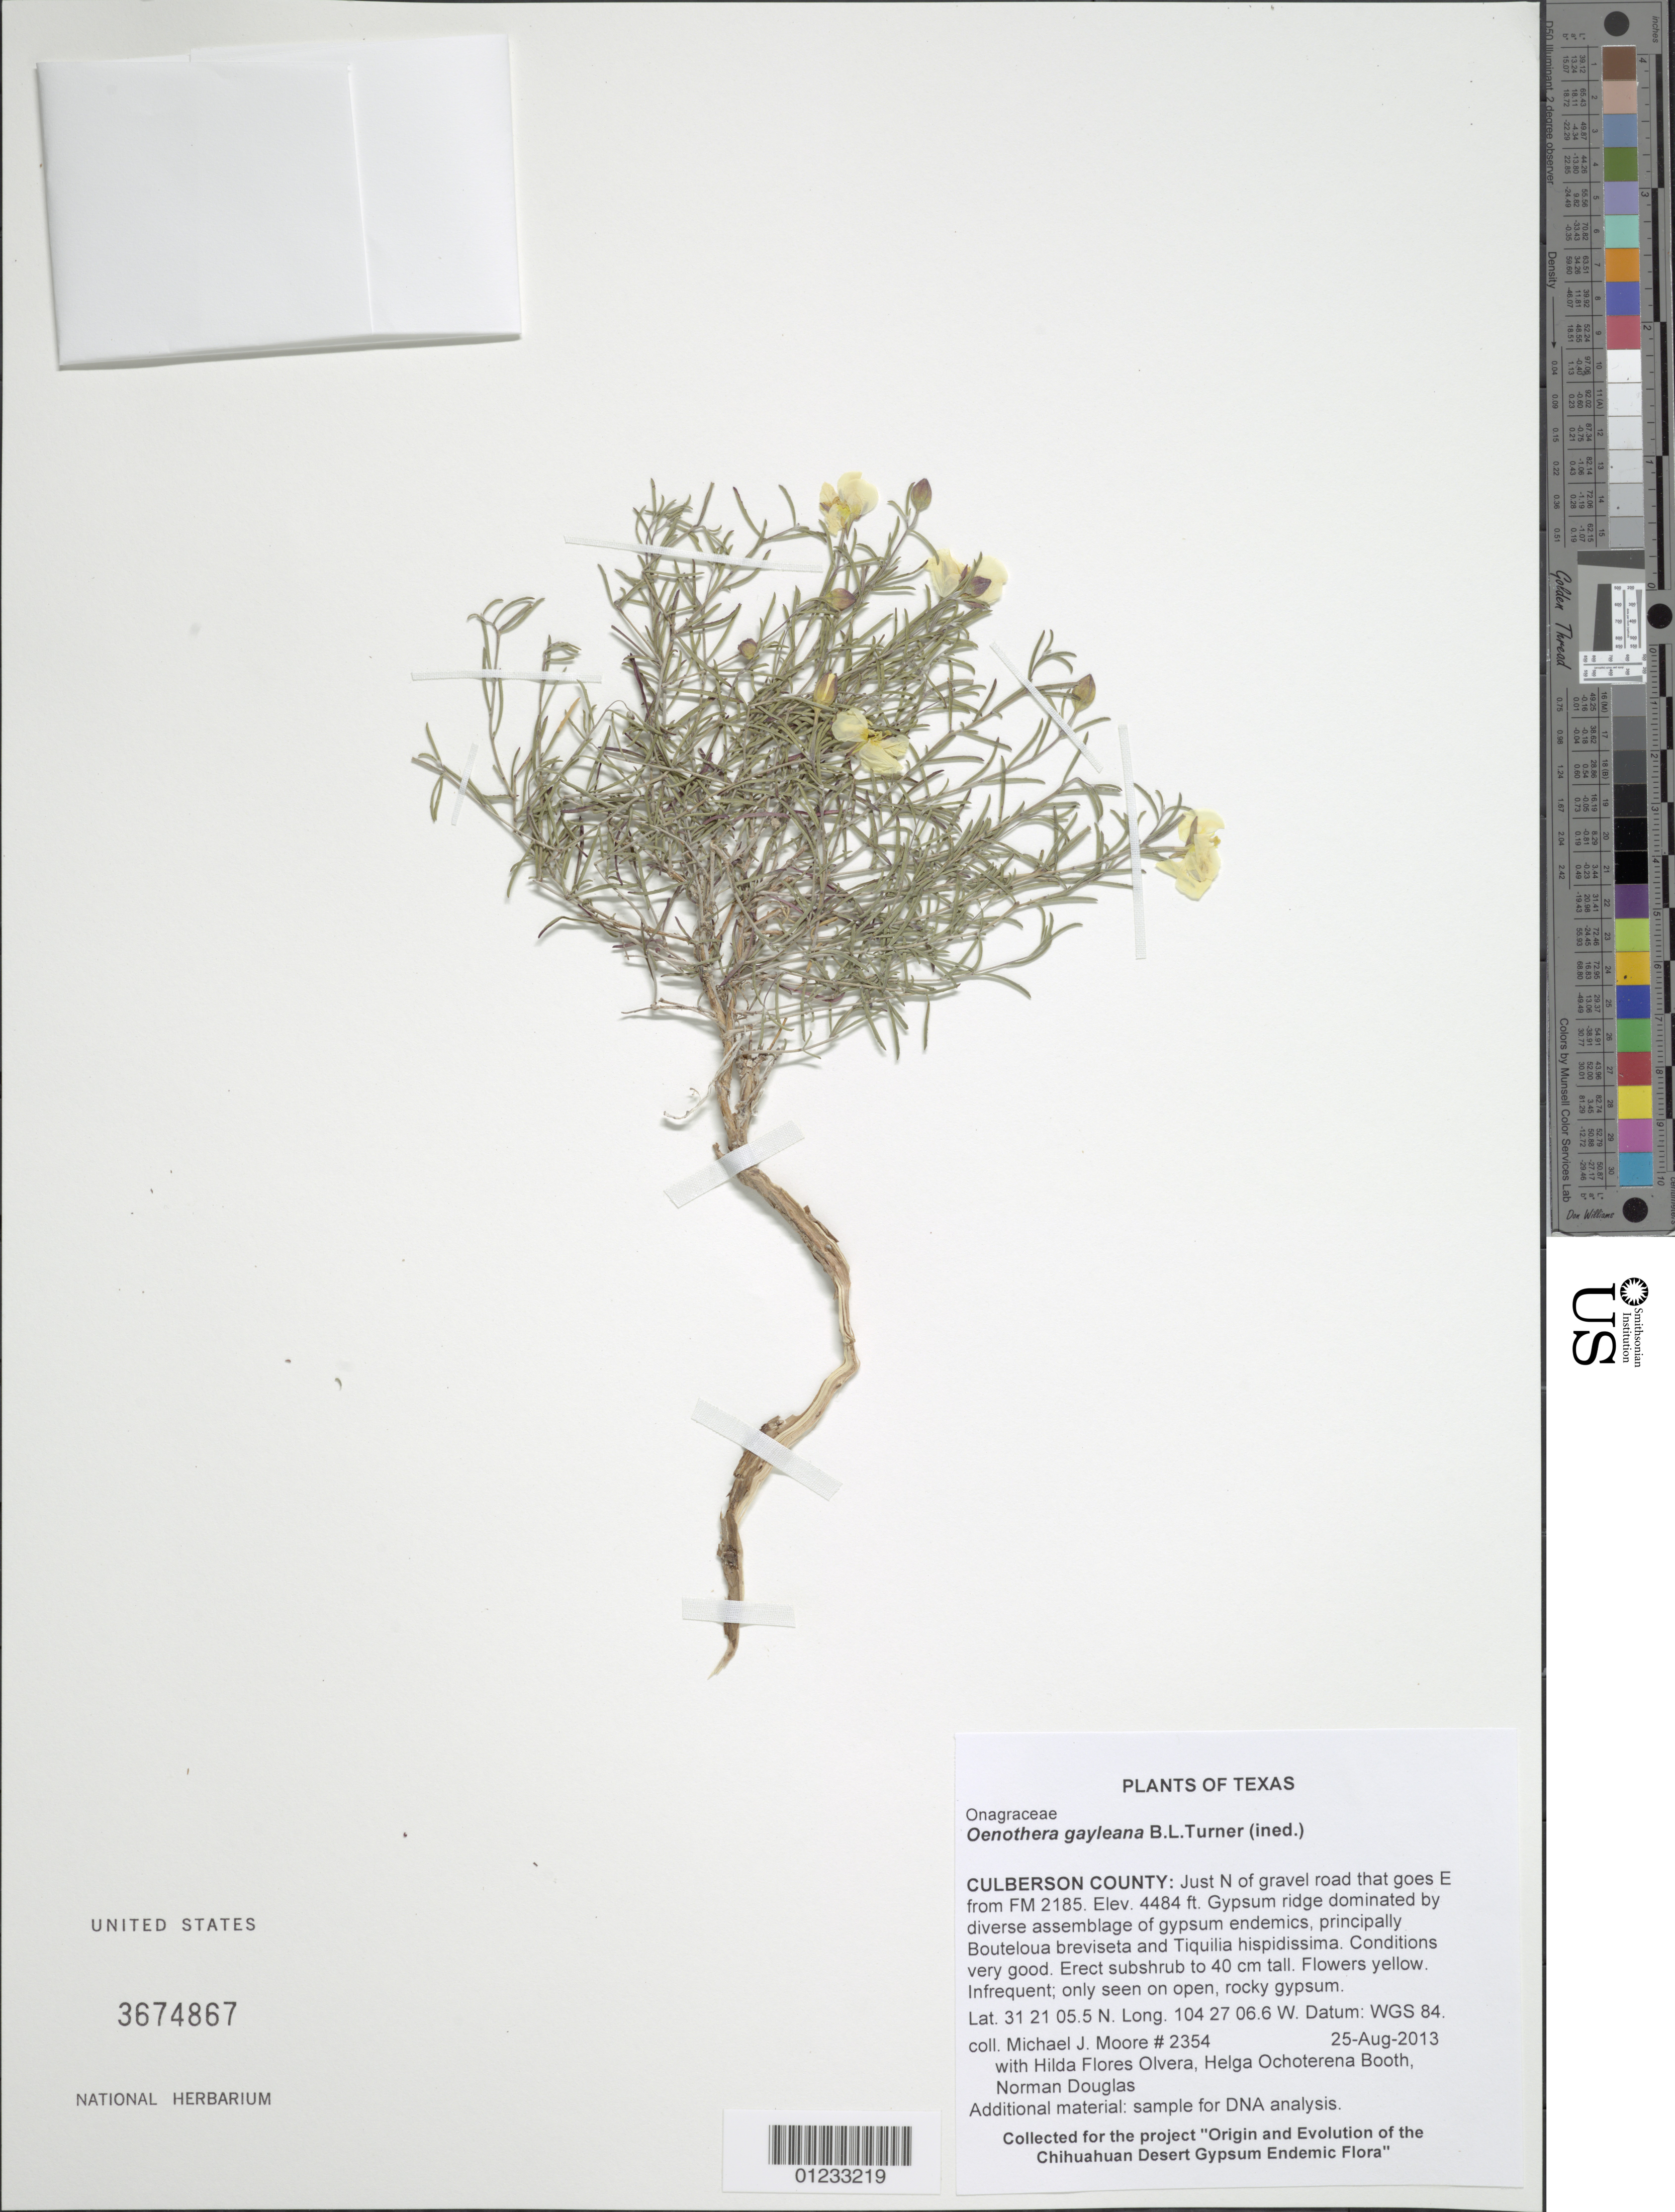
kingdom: Plantae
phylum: Tracheophyta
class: Magnoliopsida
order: Myrtales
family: Onagraceae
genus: Oenothera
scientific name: Oenothera gayleana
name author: B.L. Turner & Moore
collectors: M. J. Moore, H. Flores Olvera, H. Ochoterena-Booth & N. Douglas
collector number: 2354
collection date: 2009-08-24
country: United States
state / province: Texas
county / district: Culberson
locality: Just N of gravel road that goes E from FM 2185.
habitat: Gypsum ridge dominated by diverse assemblage of gypsum endemics, principally Bouteloua breviseta and Tiquilia hispidissima. Conditions very good.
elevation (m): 1367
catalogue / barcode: US 3674867